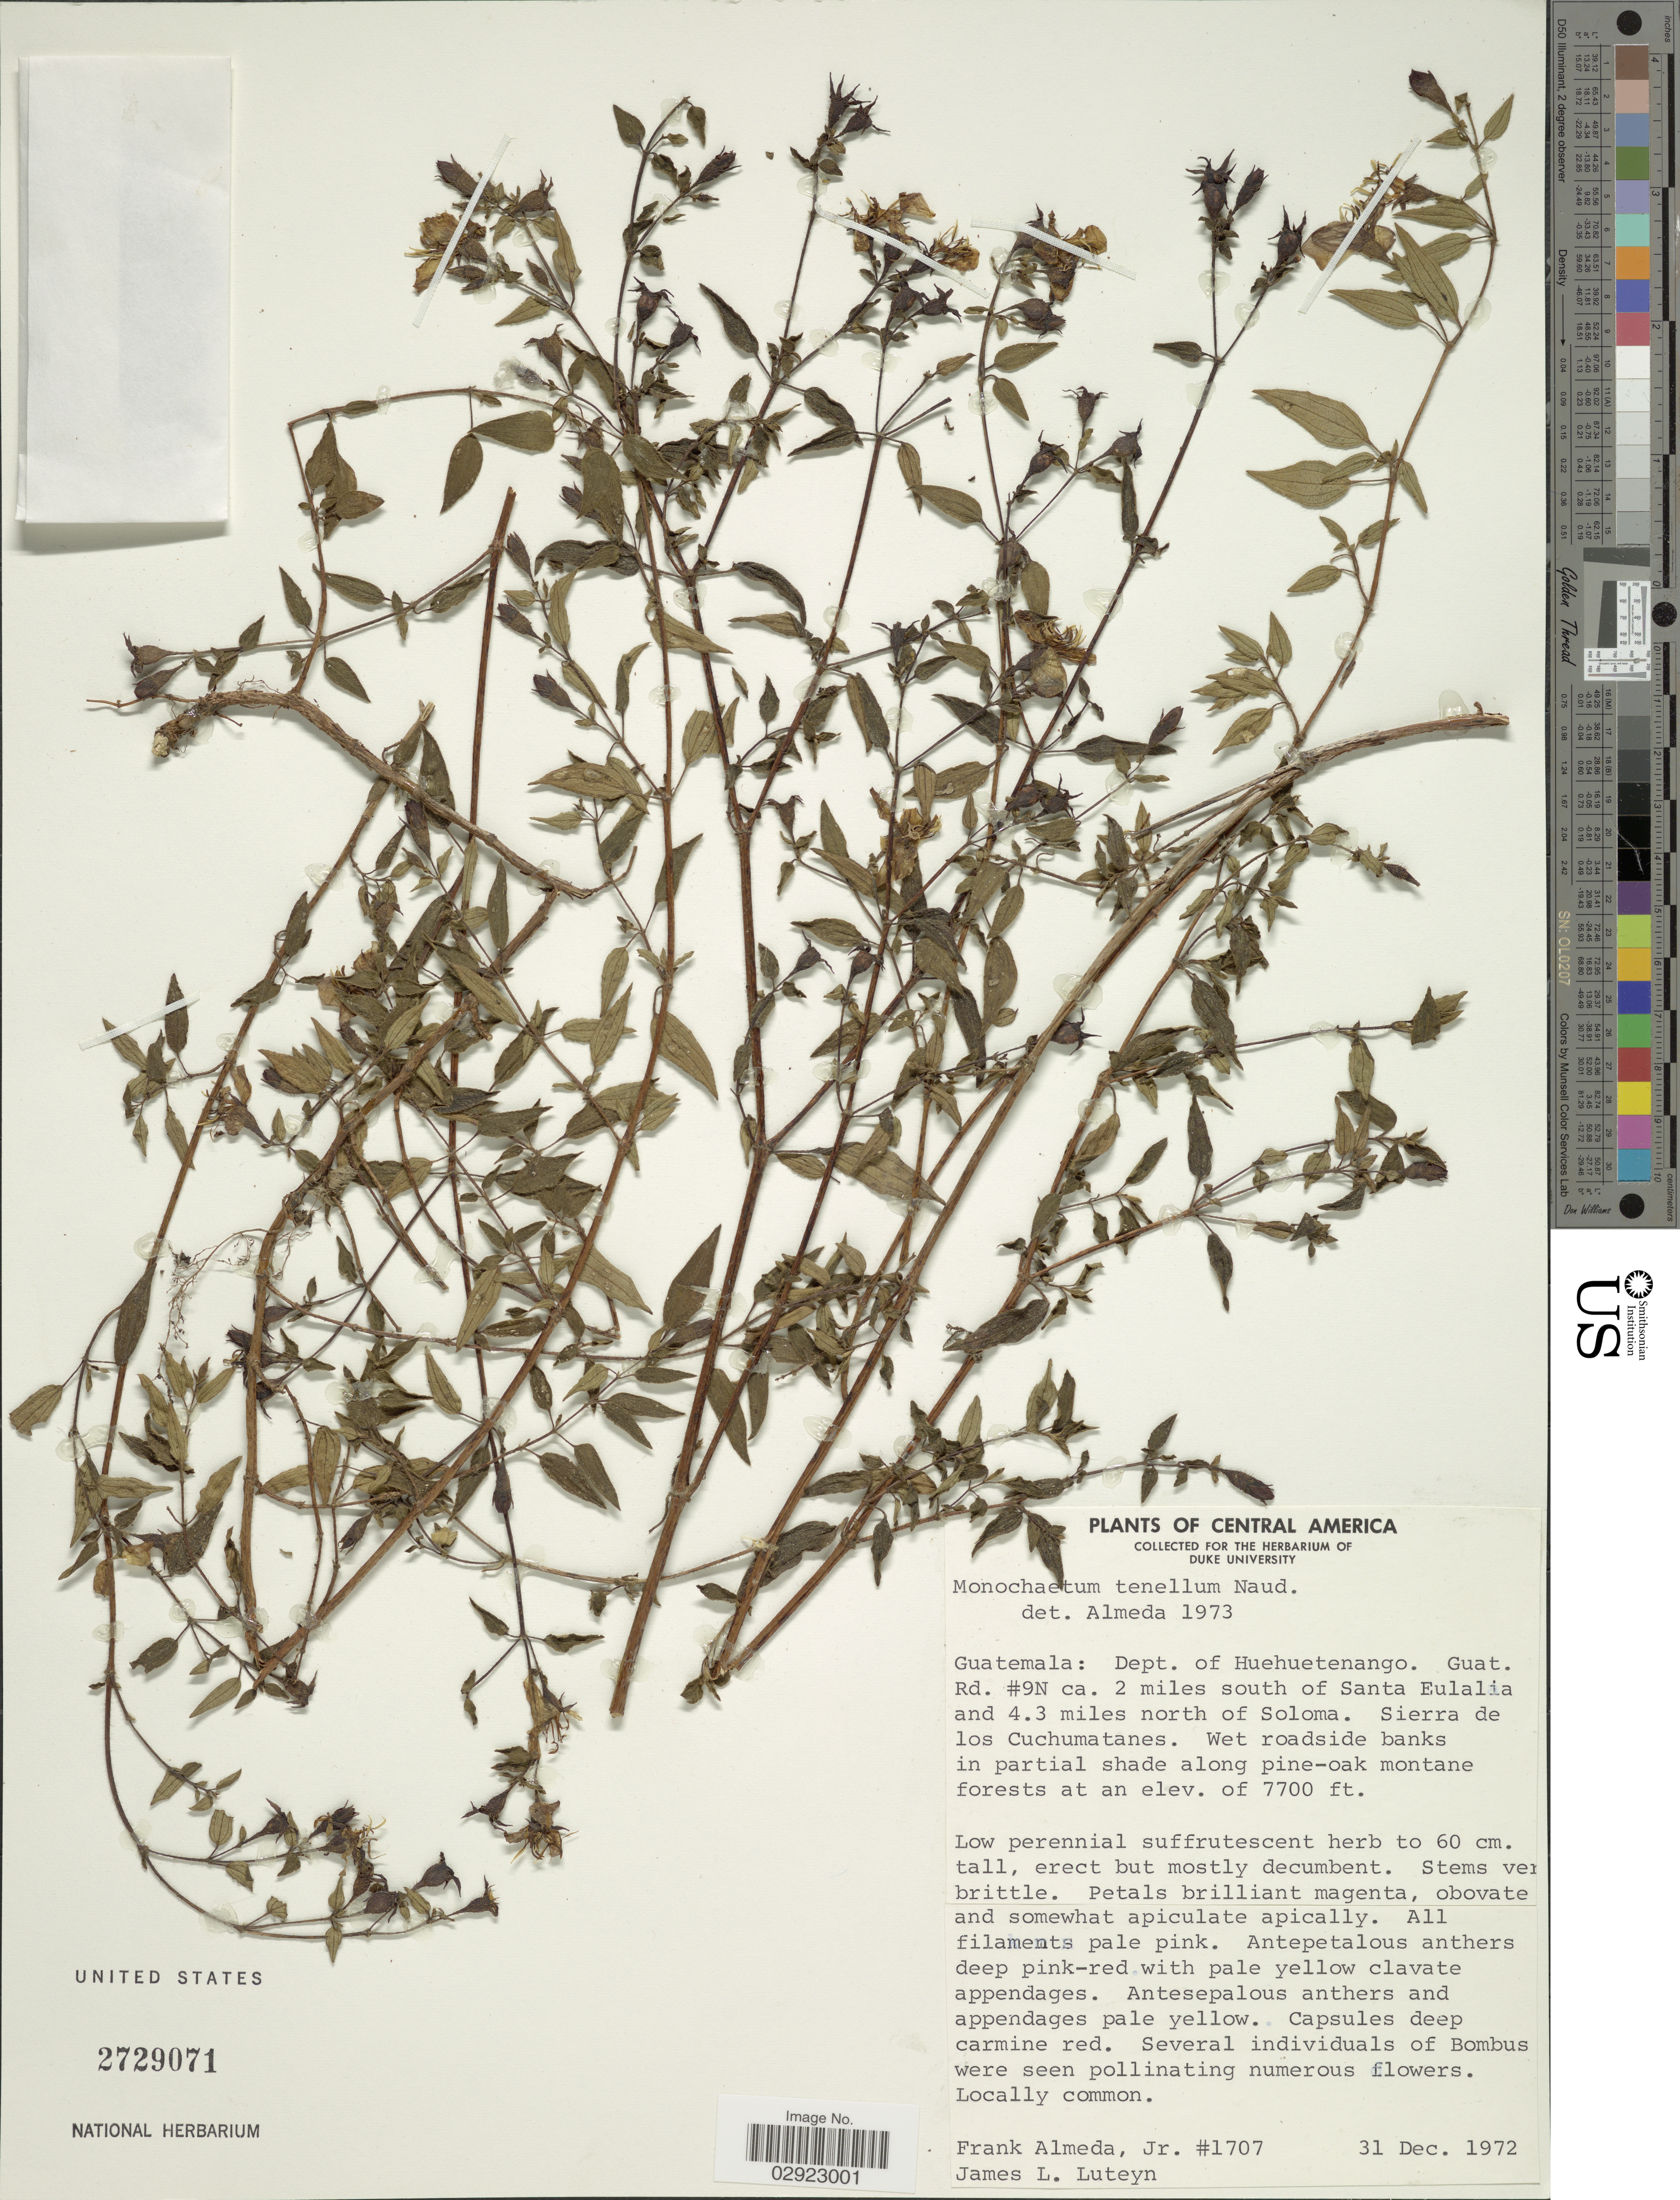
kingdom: Plantae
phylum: Tracheophyta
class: Magnoliopsida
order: Myrtales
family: Melastomataceae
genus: Monochaetum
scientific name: Monochaetum tenellum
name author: Naudin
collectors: F. Almeda & J. L. Luteyn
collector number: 1707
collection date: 1972-12-31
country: Guatemala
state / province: Huehuetenango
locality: Guatemala: Dept. of Huehuetenango. Guat. Rd. #9N ca. 2 miles south of Santa Eulalia and 4.3 miles north of Soloma. Sierra de los Cuchumatanes.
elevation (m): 2347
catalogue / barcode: US 2729071